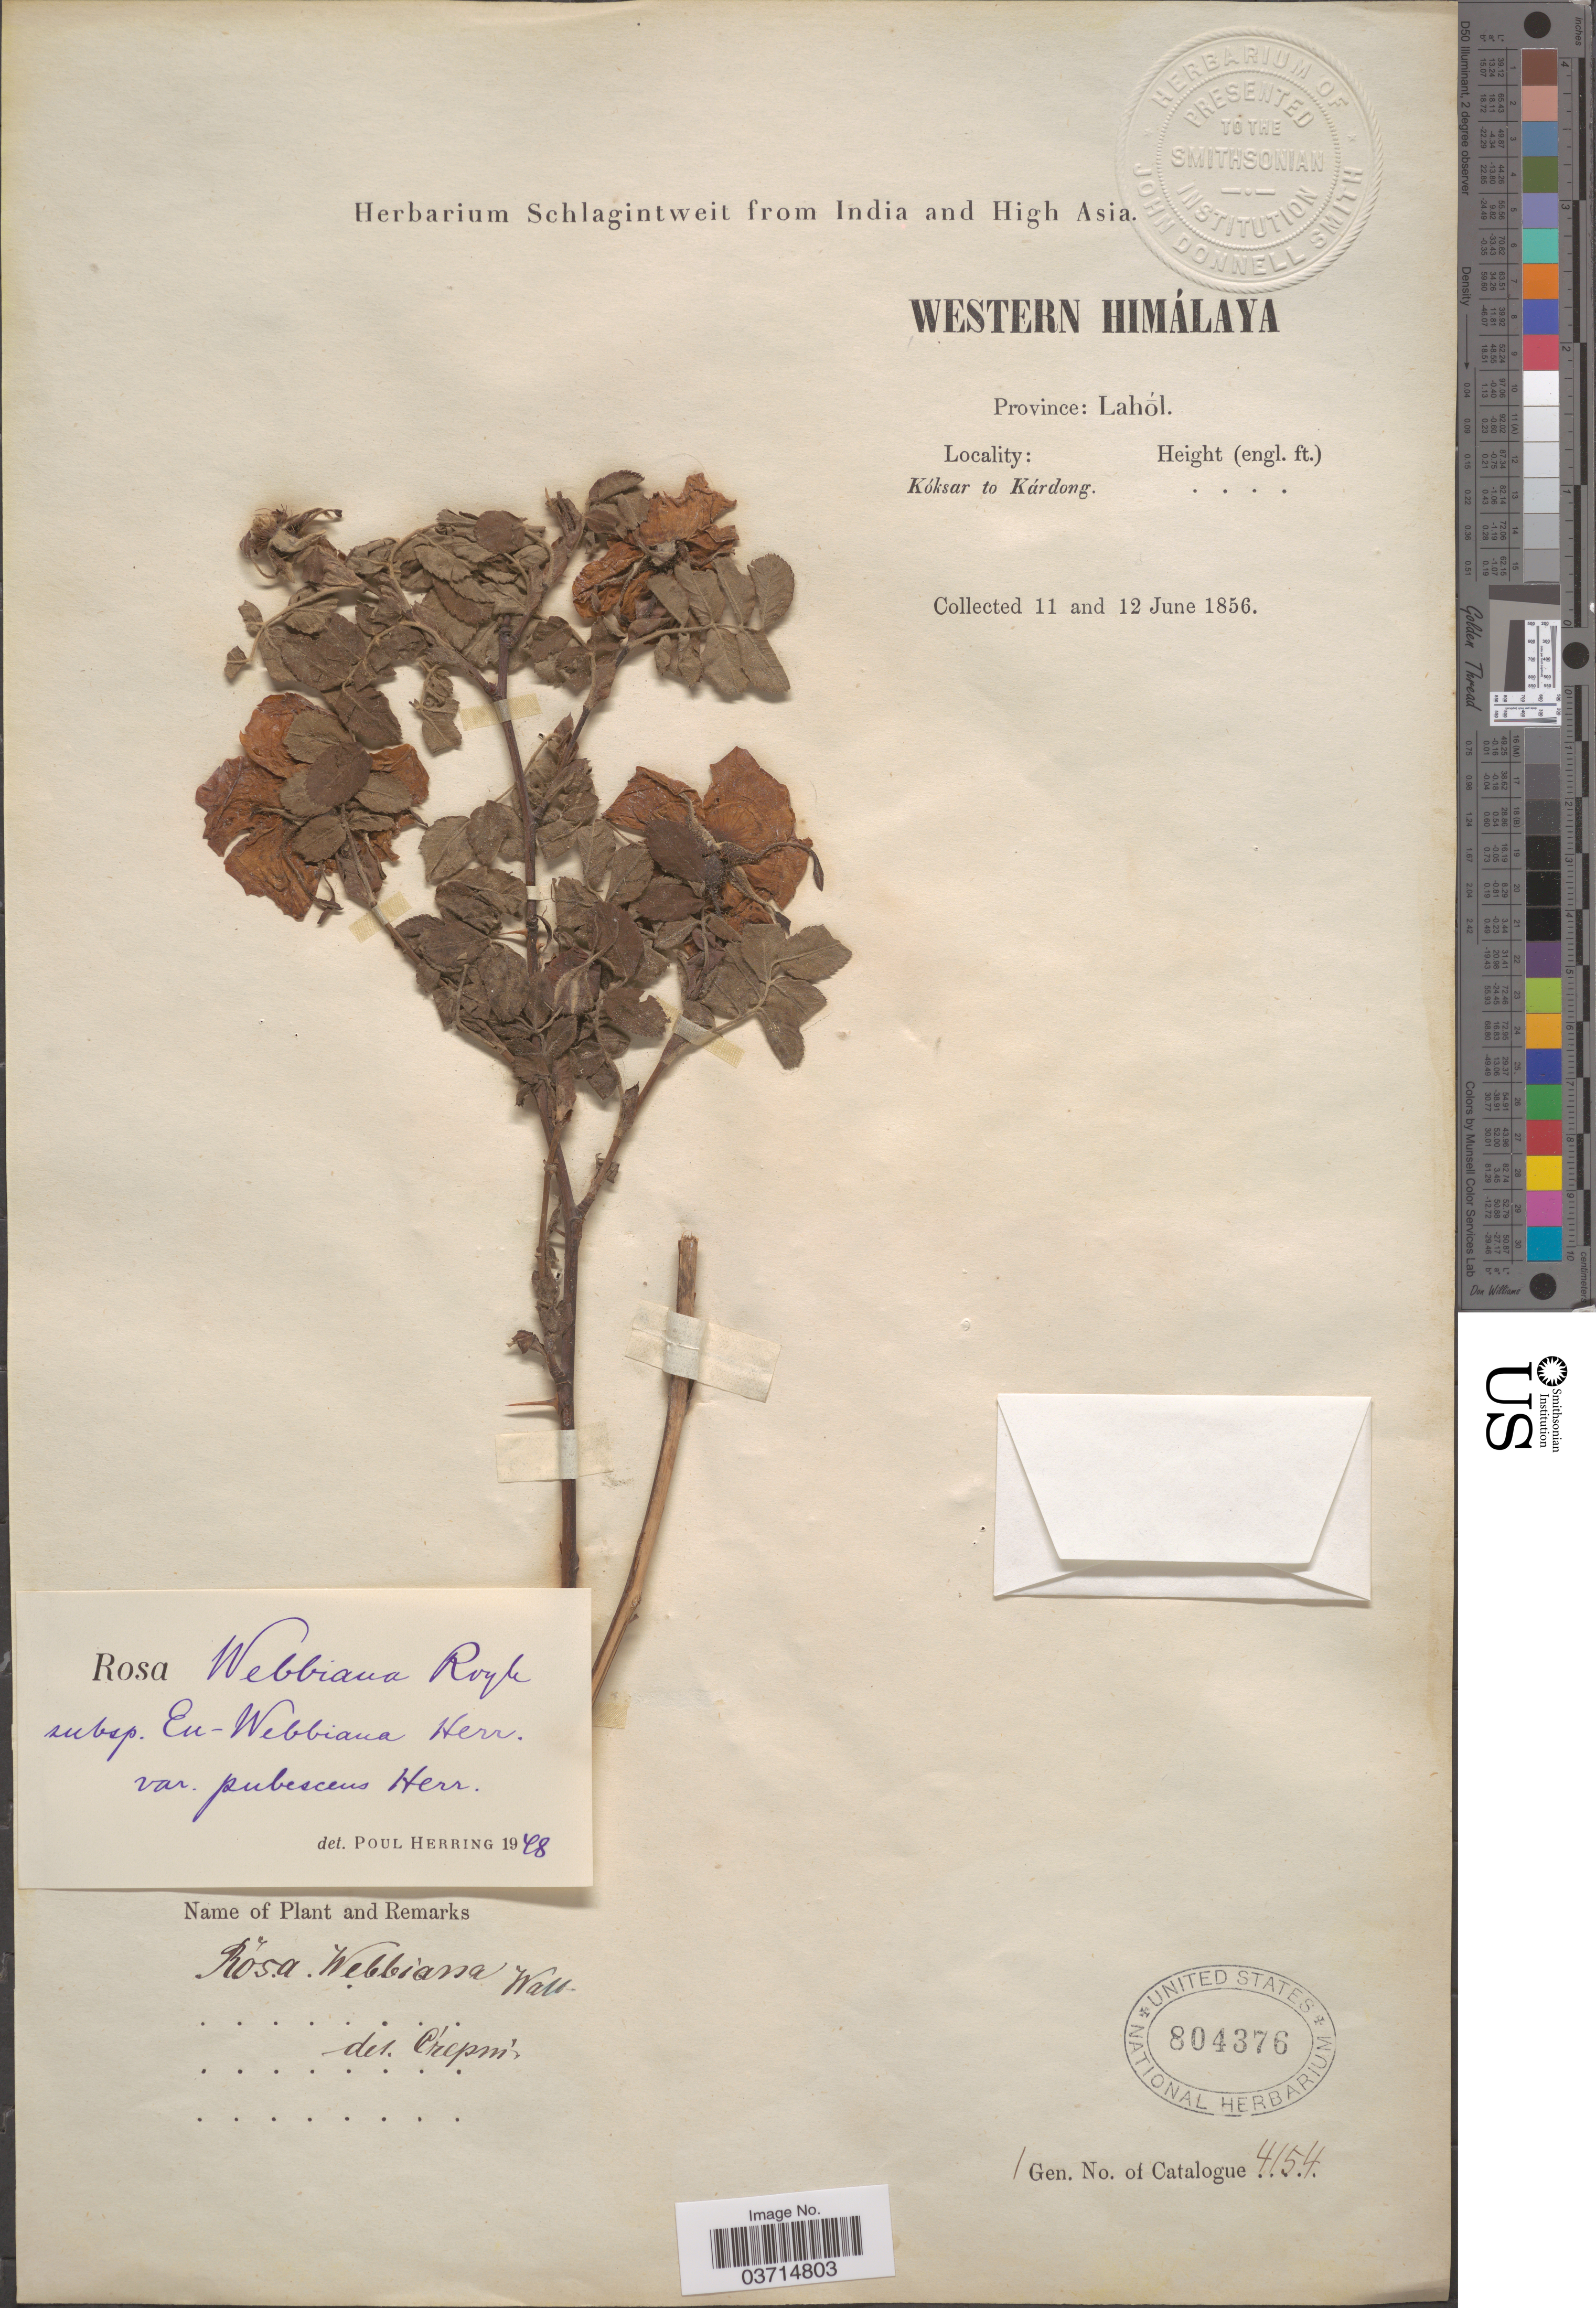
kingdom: Plantae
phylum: Tracheophyta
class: Magnoliopsida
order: Rosales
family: Rosaceae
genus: Rosa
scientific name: Rosa webbiana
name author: Wall. ex Royle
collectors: ex herb. Schlagintweit from India and High Asia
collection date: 1856-06-11/1856-06-12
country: India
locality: Western Himálaya. Province: Lahól. Kóksar to Kárdong.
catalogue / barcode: US 804376